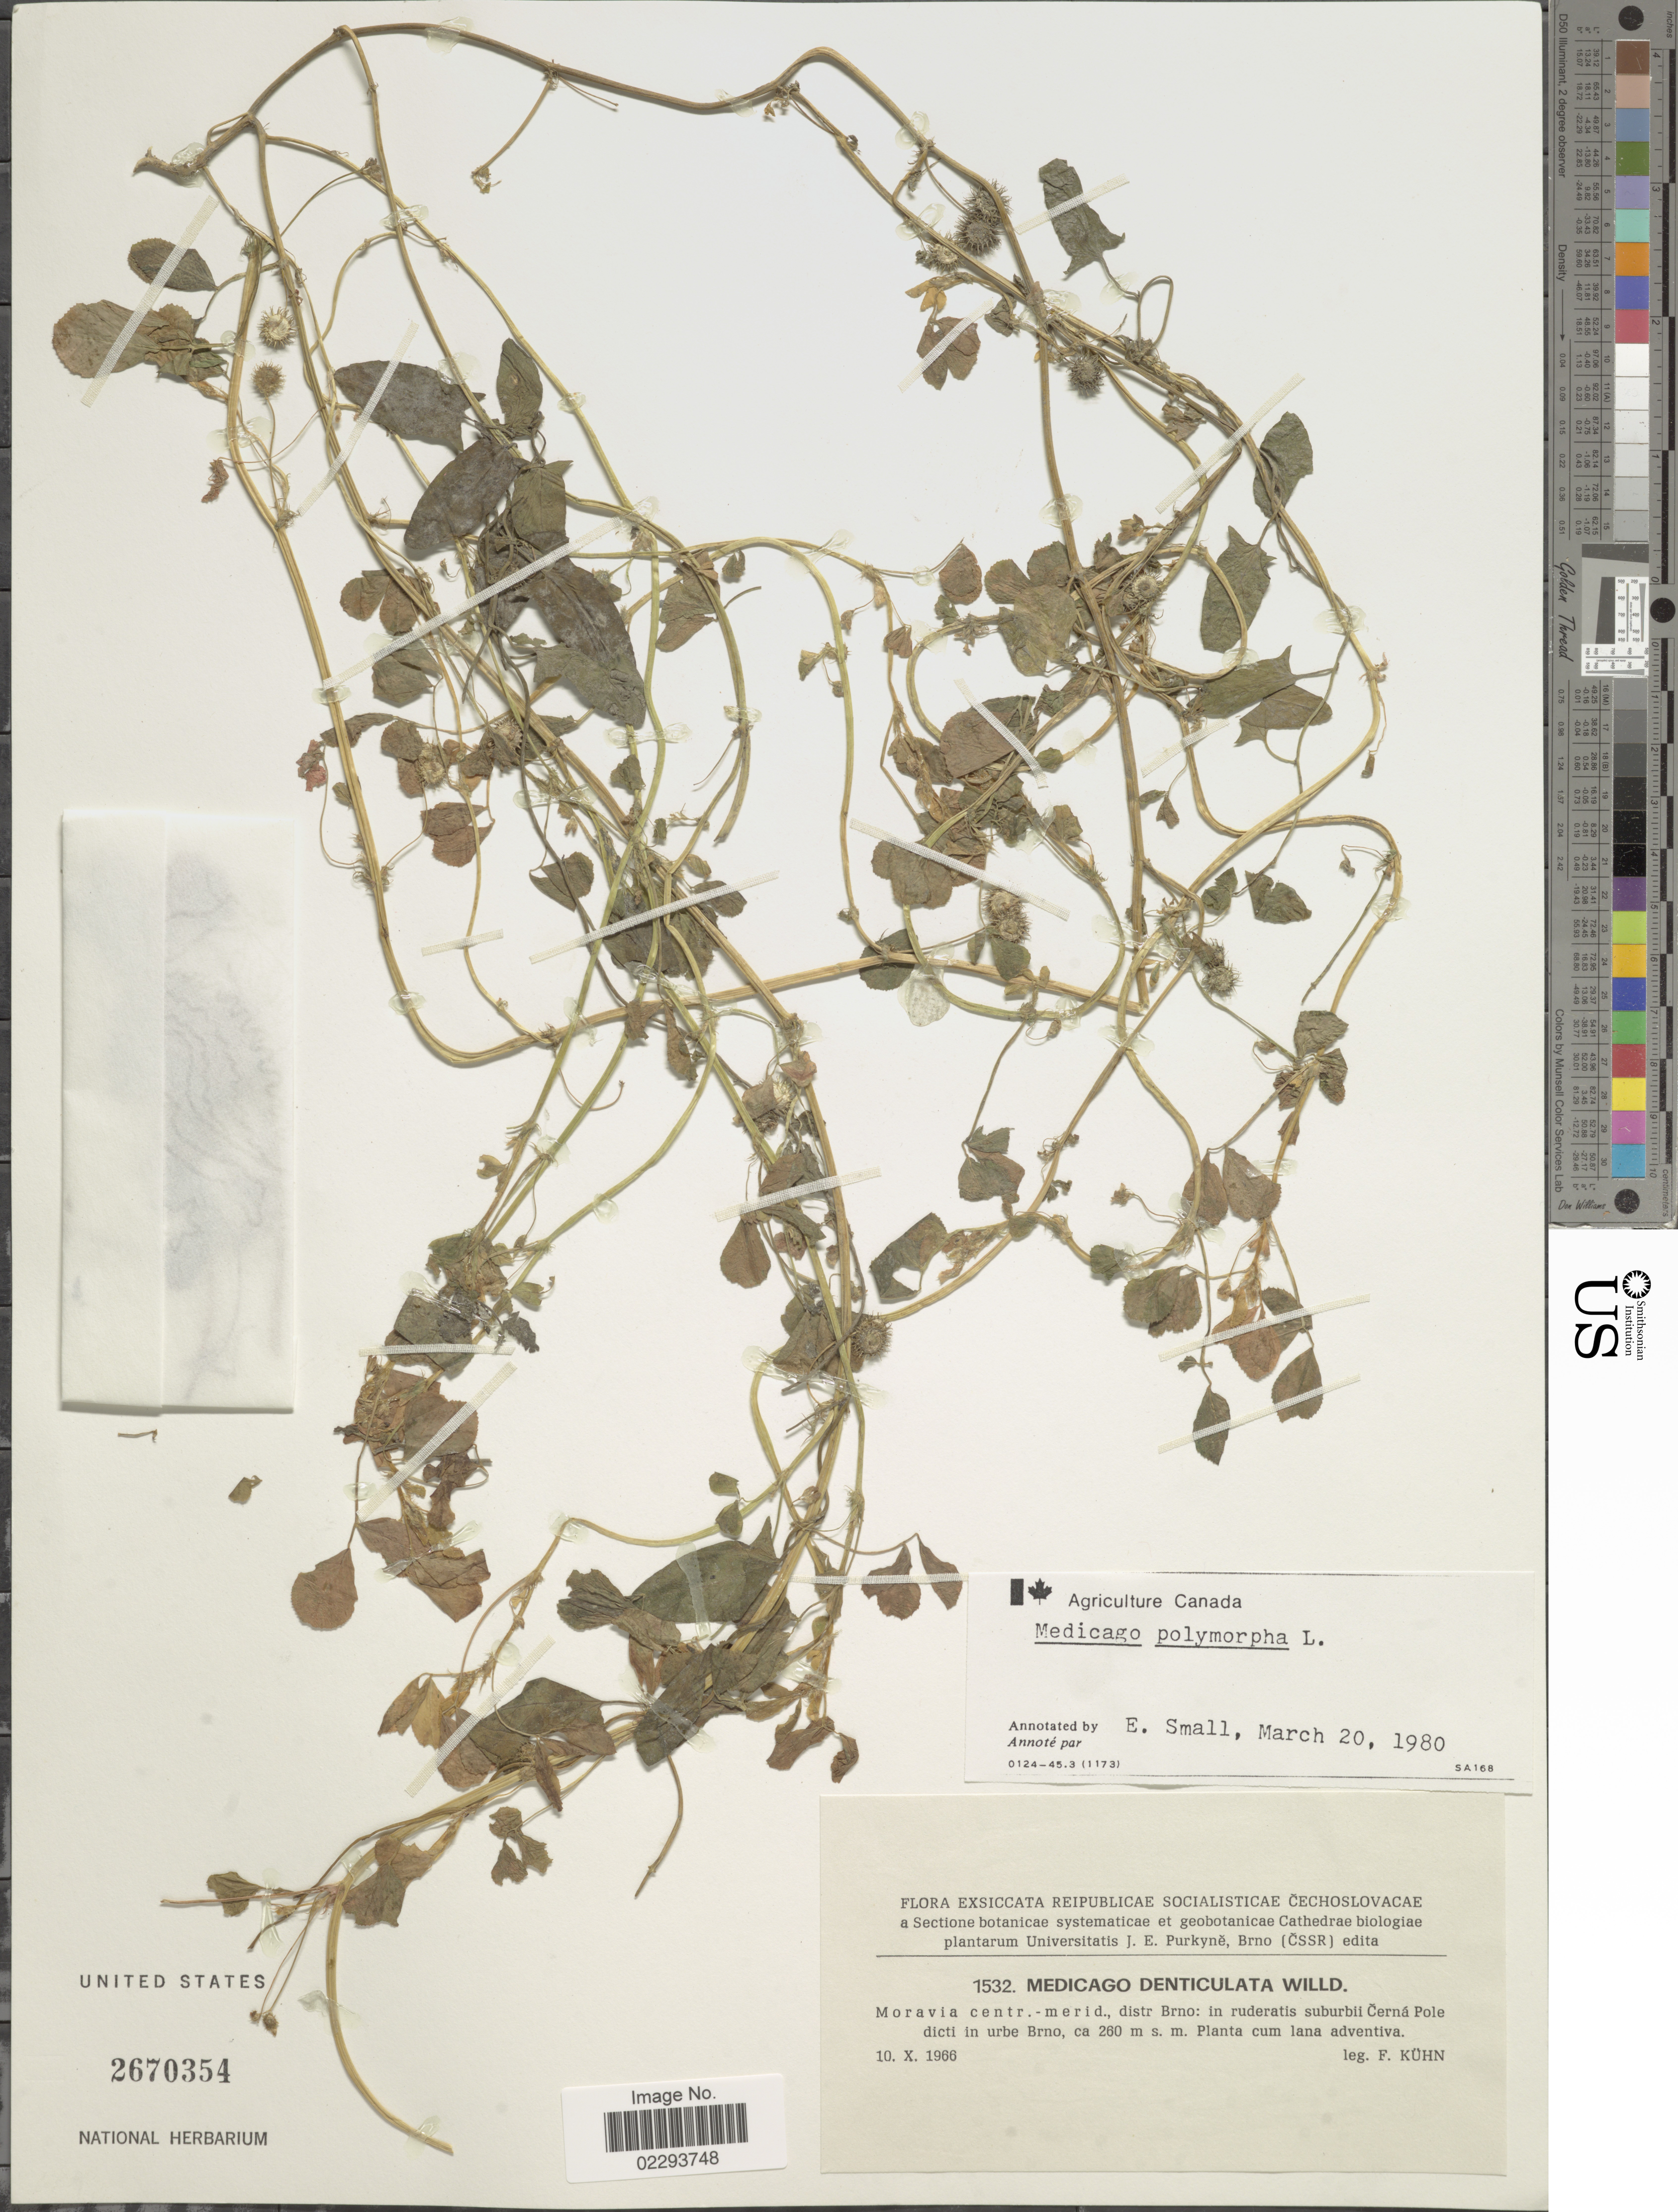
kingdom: Plantae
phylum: Tracheophyta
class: Magnoliopsida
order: Fabales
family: Fabaceae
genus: Medicago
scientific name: Medicago polymorpha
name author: L.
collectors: F. A. M. Kuhn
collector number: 1532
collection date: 1966-10-10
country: Czechia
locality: Moravia centr. - merid., distr. Brno: in rudatis suburbii Cerna Pole dictii in urbe Brno.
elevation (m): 260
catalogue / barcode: US 2670354